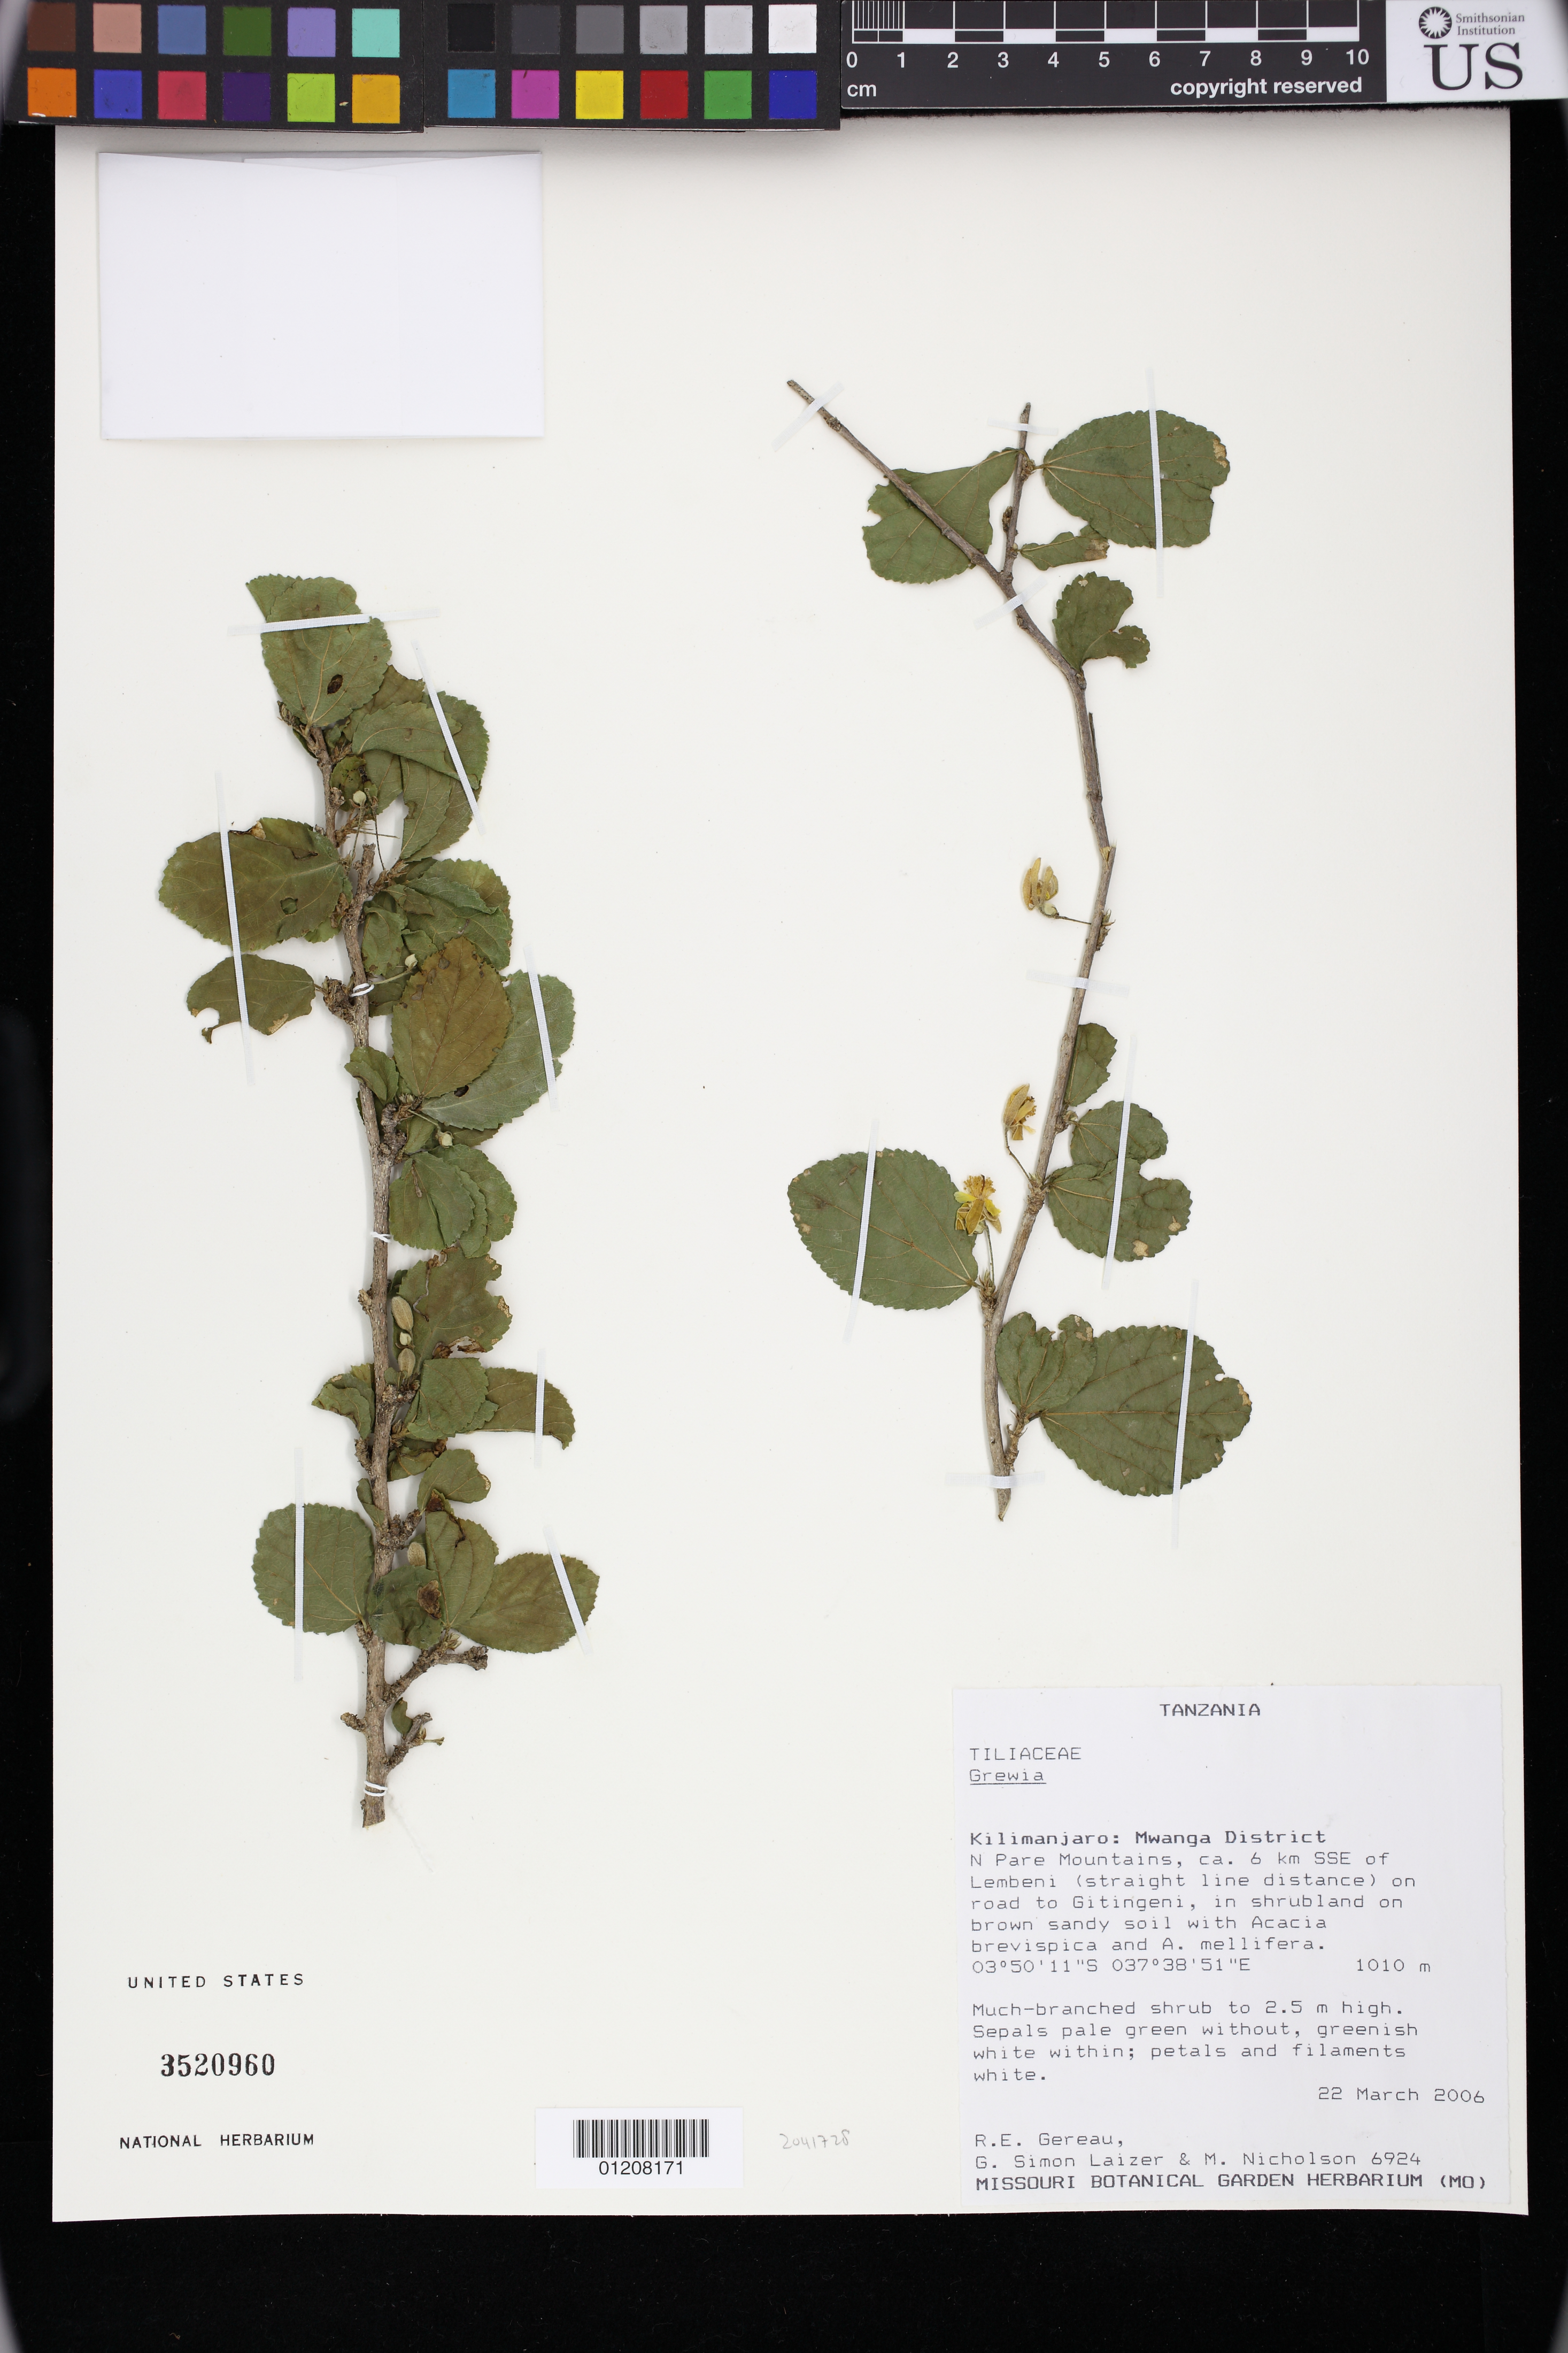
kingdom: Plantae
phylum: Tracheophyta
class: Magnoliopsida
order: Malvales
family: Malvaceae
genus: Grewia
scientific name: Grewia sp.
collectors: R. E. Gereau, G. S. Laizer & F. Nicholson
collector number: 6924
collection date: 2006-03-22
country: Tanzania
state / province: Kilimanjaro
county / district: Mwanga District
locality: N Pare Mountains, ca. 6 km SSE of Lembeni (straight line distance) on road to Gitingeni, in shrubland on brown sandy soil with Acacia brevispica and A. mellifera.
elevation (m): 1010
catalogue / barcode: US 3520960